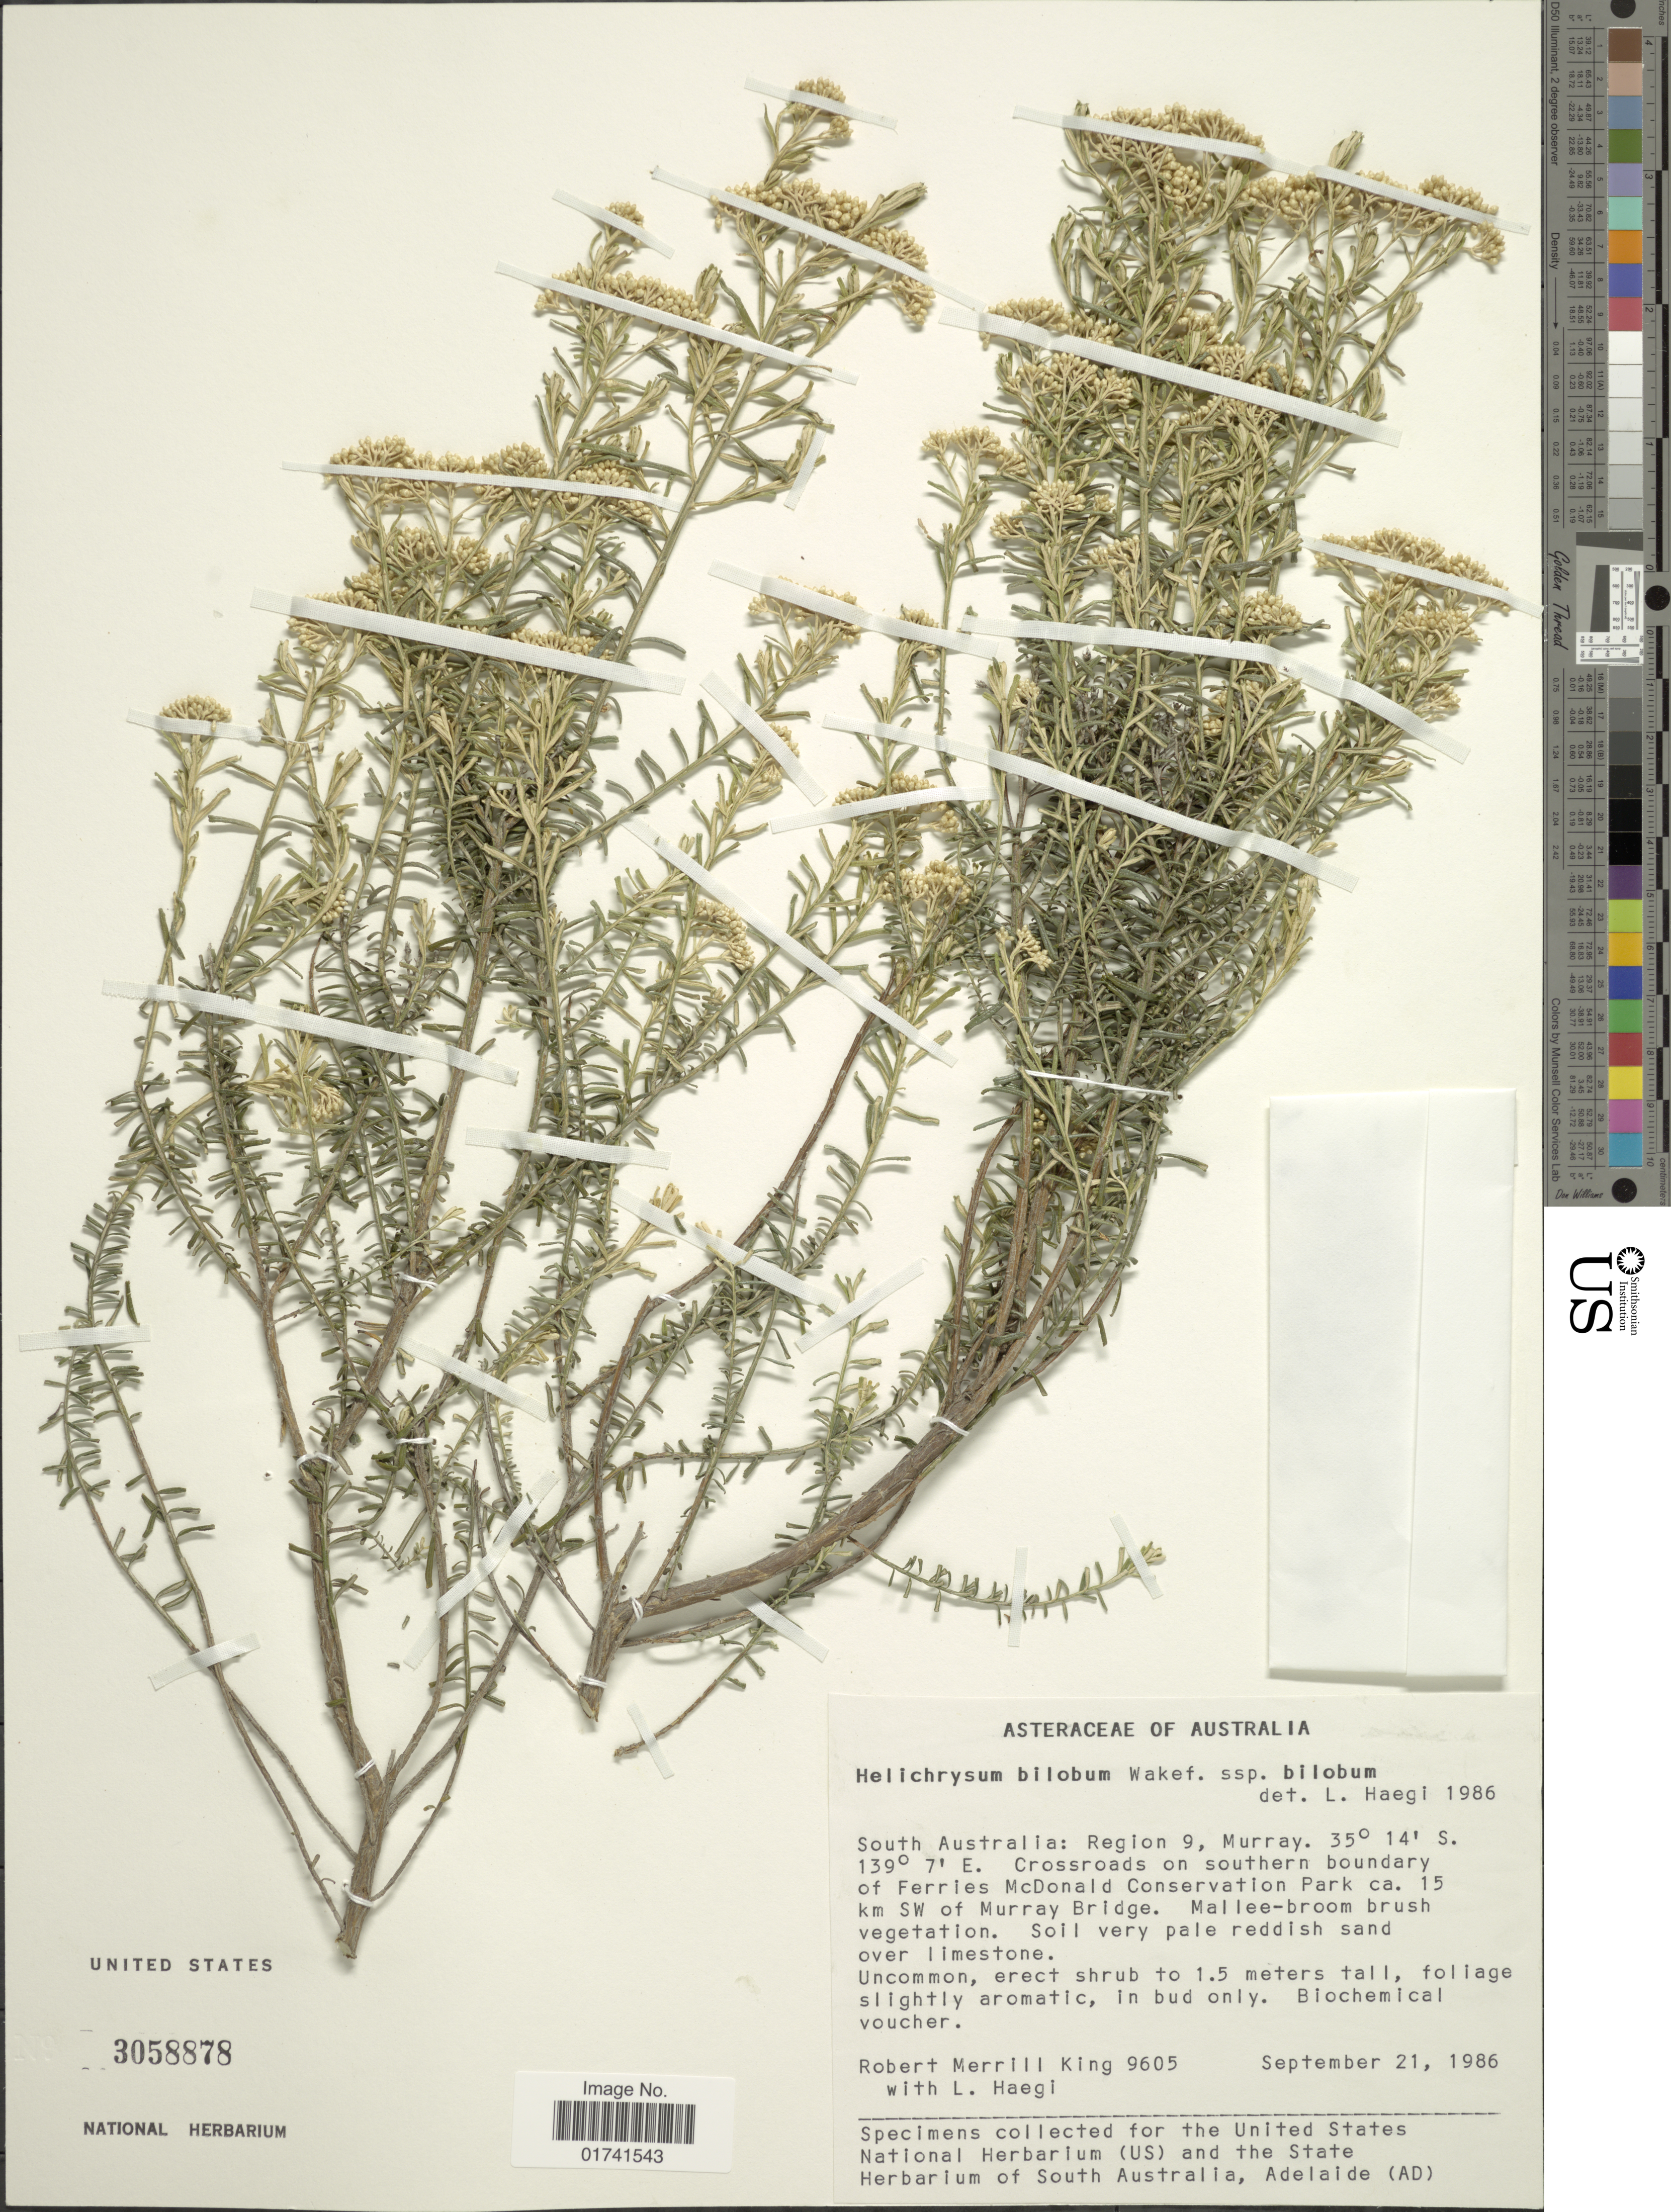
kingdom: Plantae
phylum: Tracheophyta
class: Magnoliopsida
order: Asterales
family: Asteraceae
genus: Ozothamnus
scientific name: Ozothamnus bilobus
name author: Anderb.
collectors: R. M. King & L. Haegi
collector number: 9605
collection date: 1986-09-21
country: Australia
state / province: South Australia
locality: Region 9, Murray, crossroads on southern boundary of Ferries McDonald Conservation Park ca. 15 km SW of Murray Bridge.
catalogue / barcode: US 3058878